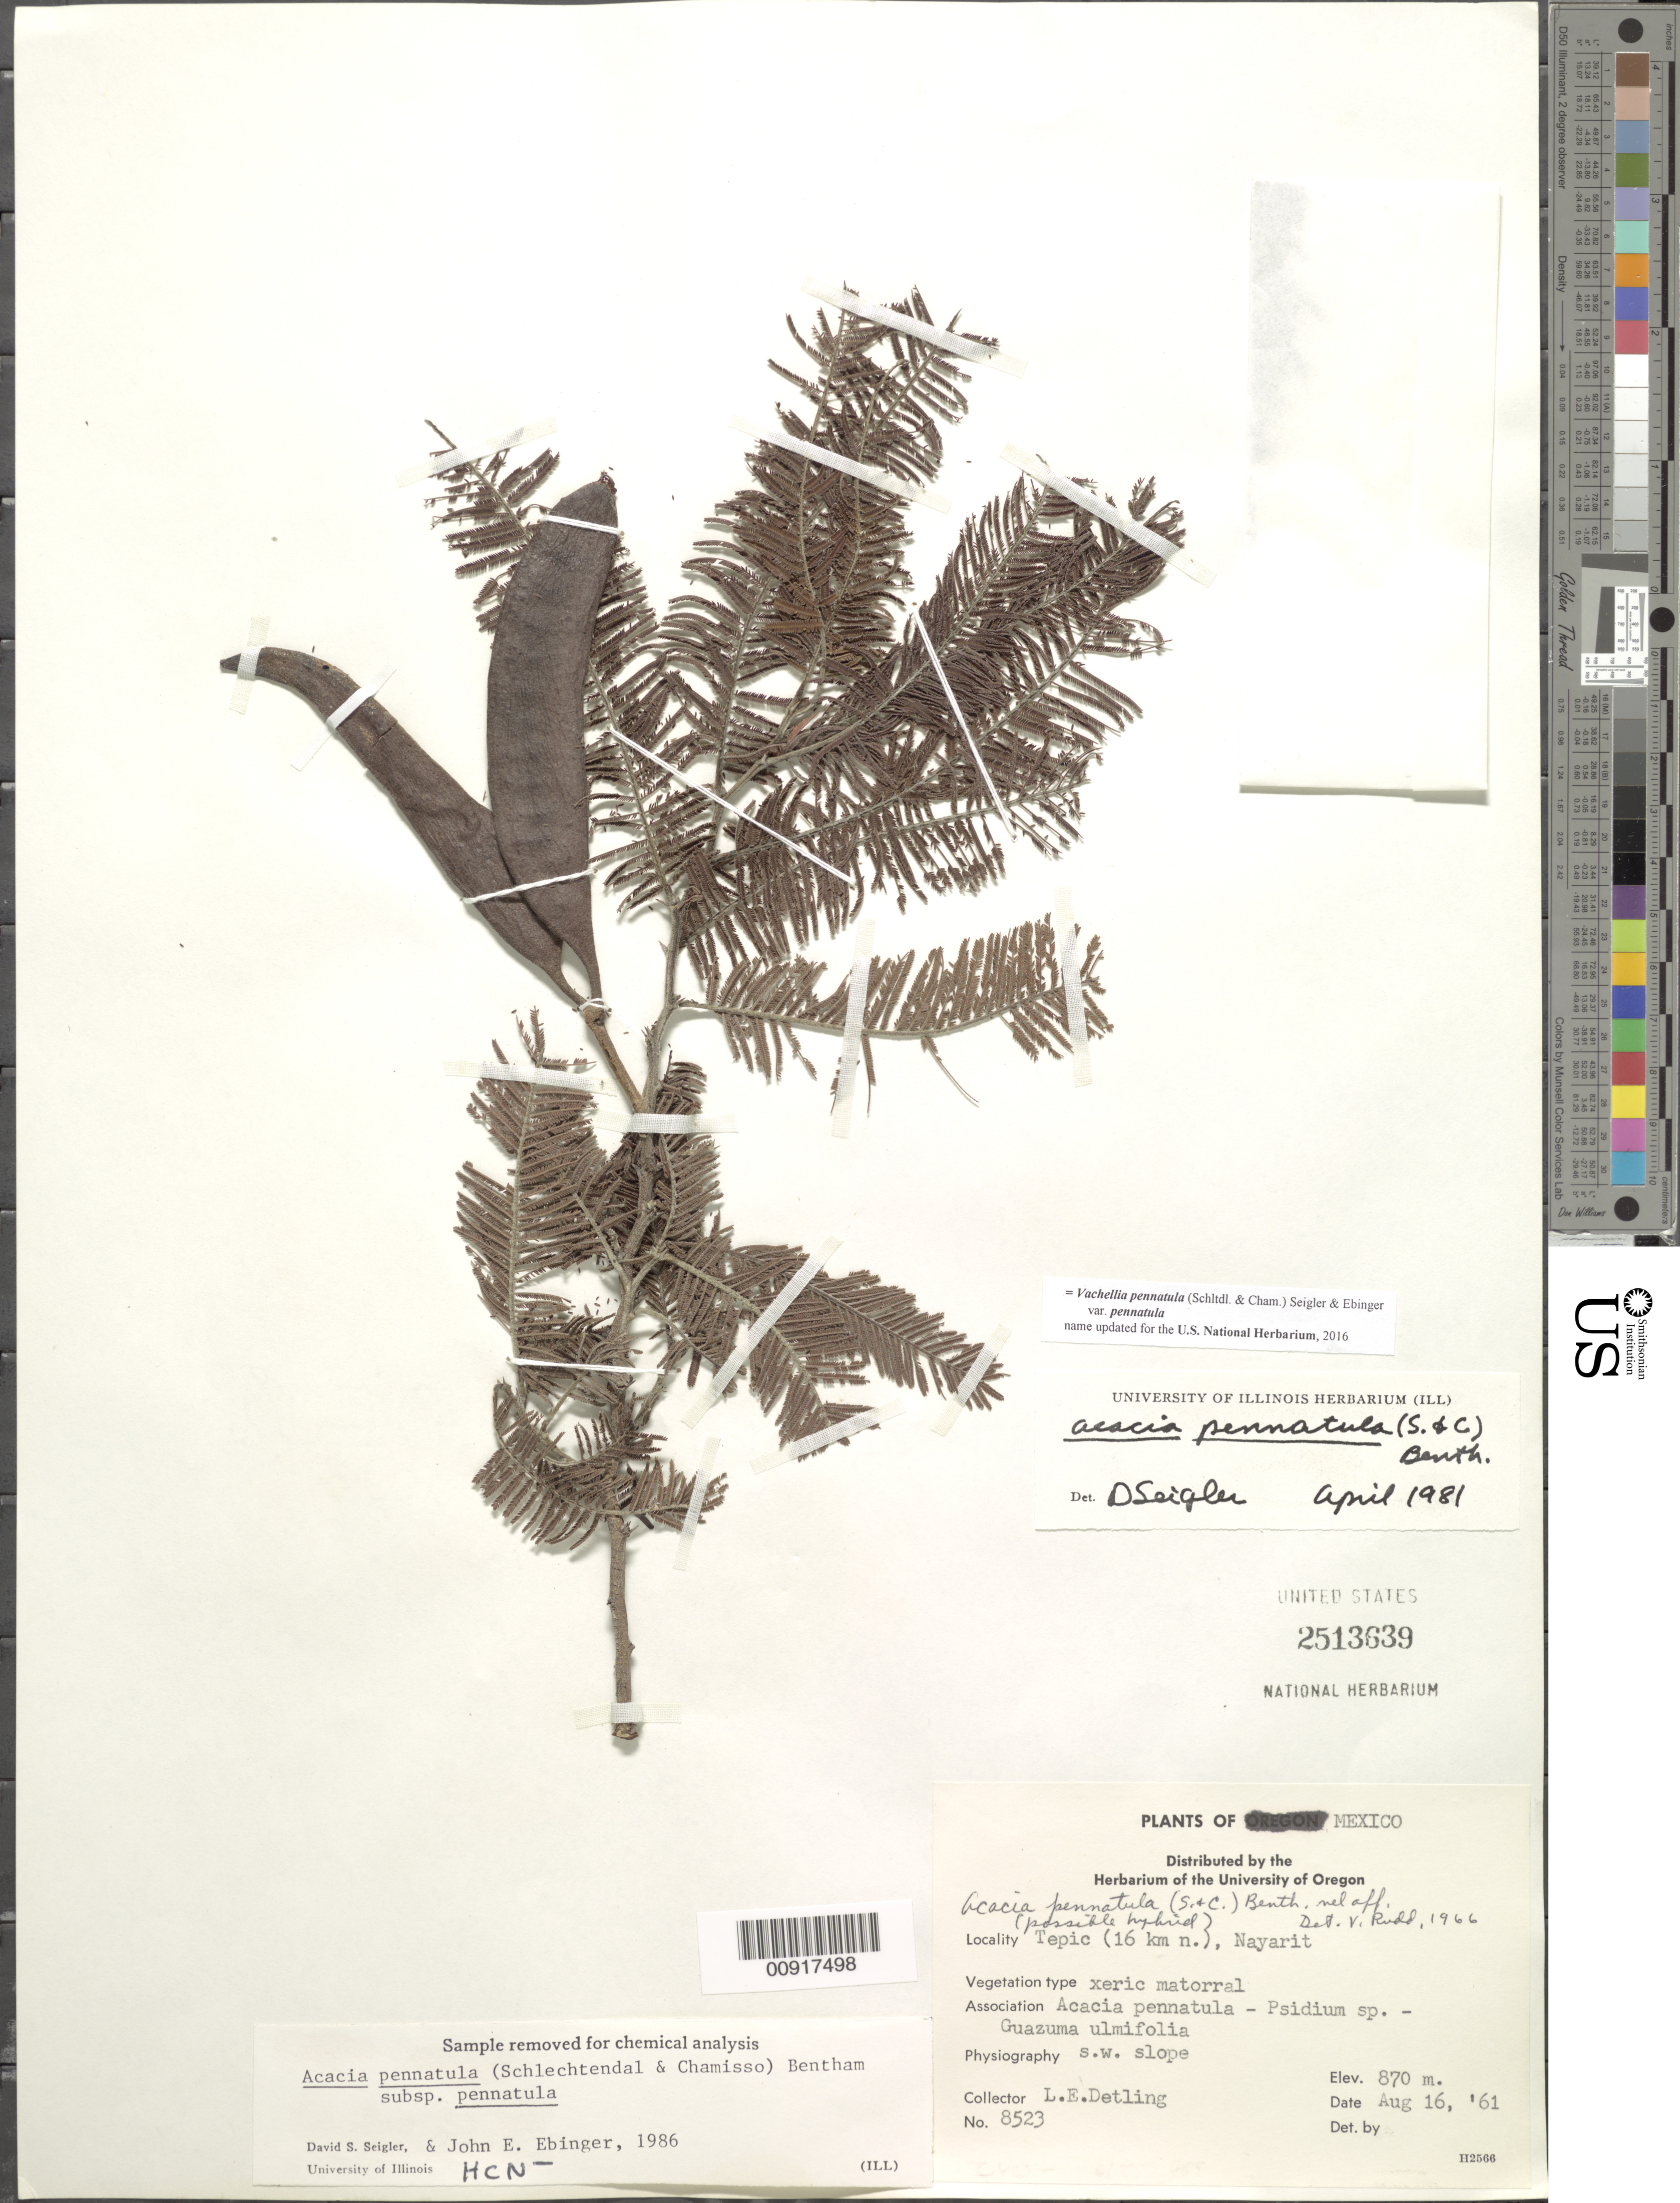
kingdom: Plantae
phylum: Tracheophyta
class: Magnoliopsida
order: Fabales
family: Fabaceae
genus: Vachellia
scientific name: Vachellia pennatula var. pennatula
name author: (Schltdl. & Cham.) Seigler & Ebinger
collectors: L. E. Detling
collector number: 8523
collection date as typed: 16 Aug 1961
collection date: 1961-08-16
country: Mexico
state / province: Nayarit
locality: Tepic (16 km. N), Nayarit.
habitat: Xeric matorral. Association Acacia pennatula - Psidium sp. - Guazuma ulmifolia. Physiography SW slope.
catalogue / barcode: US 2513639